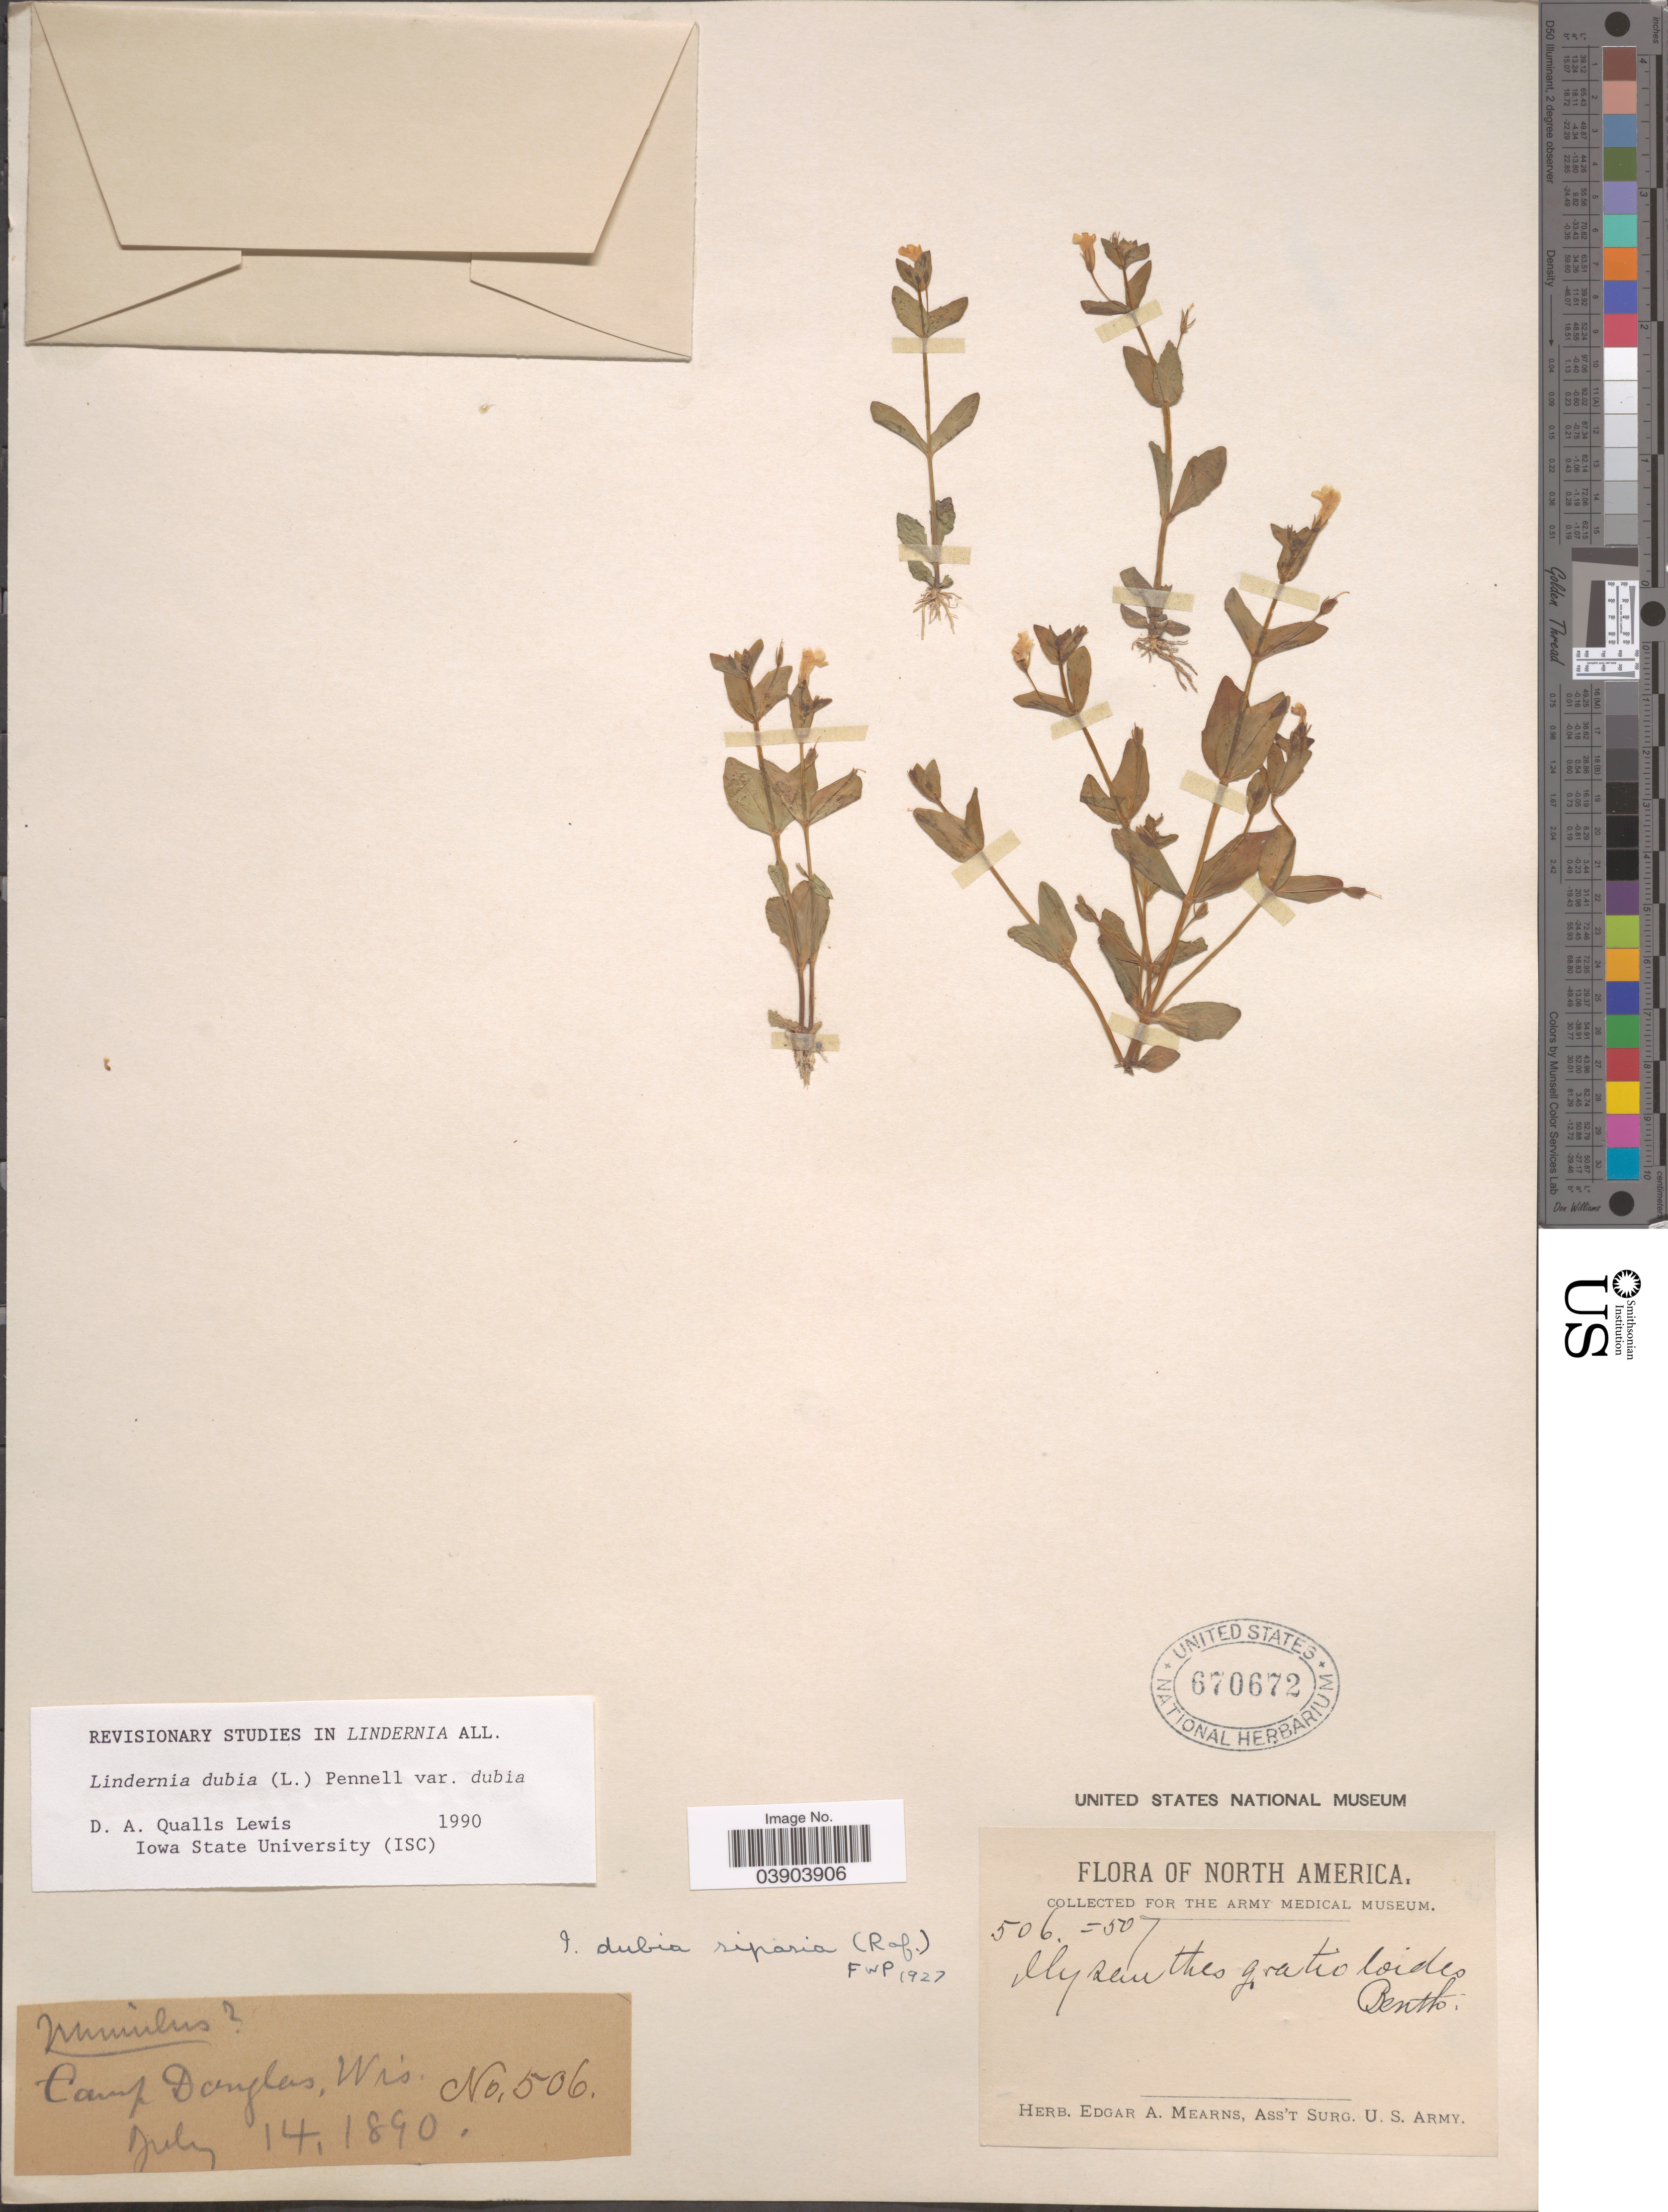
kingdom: Plantae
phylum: Tracheophyta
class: Magnoliopsida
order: Lamiales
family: Linderniaceae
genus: Lindernia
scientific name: Lindernia dubia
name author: (L.) Pennell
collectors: ex herb. Edgar A. Mearns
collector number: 506=507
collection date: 1890-07-14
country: United States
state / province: Wisconsin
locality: Camp Douglas.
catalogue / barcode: US 670672